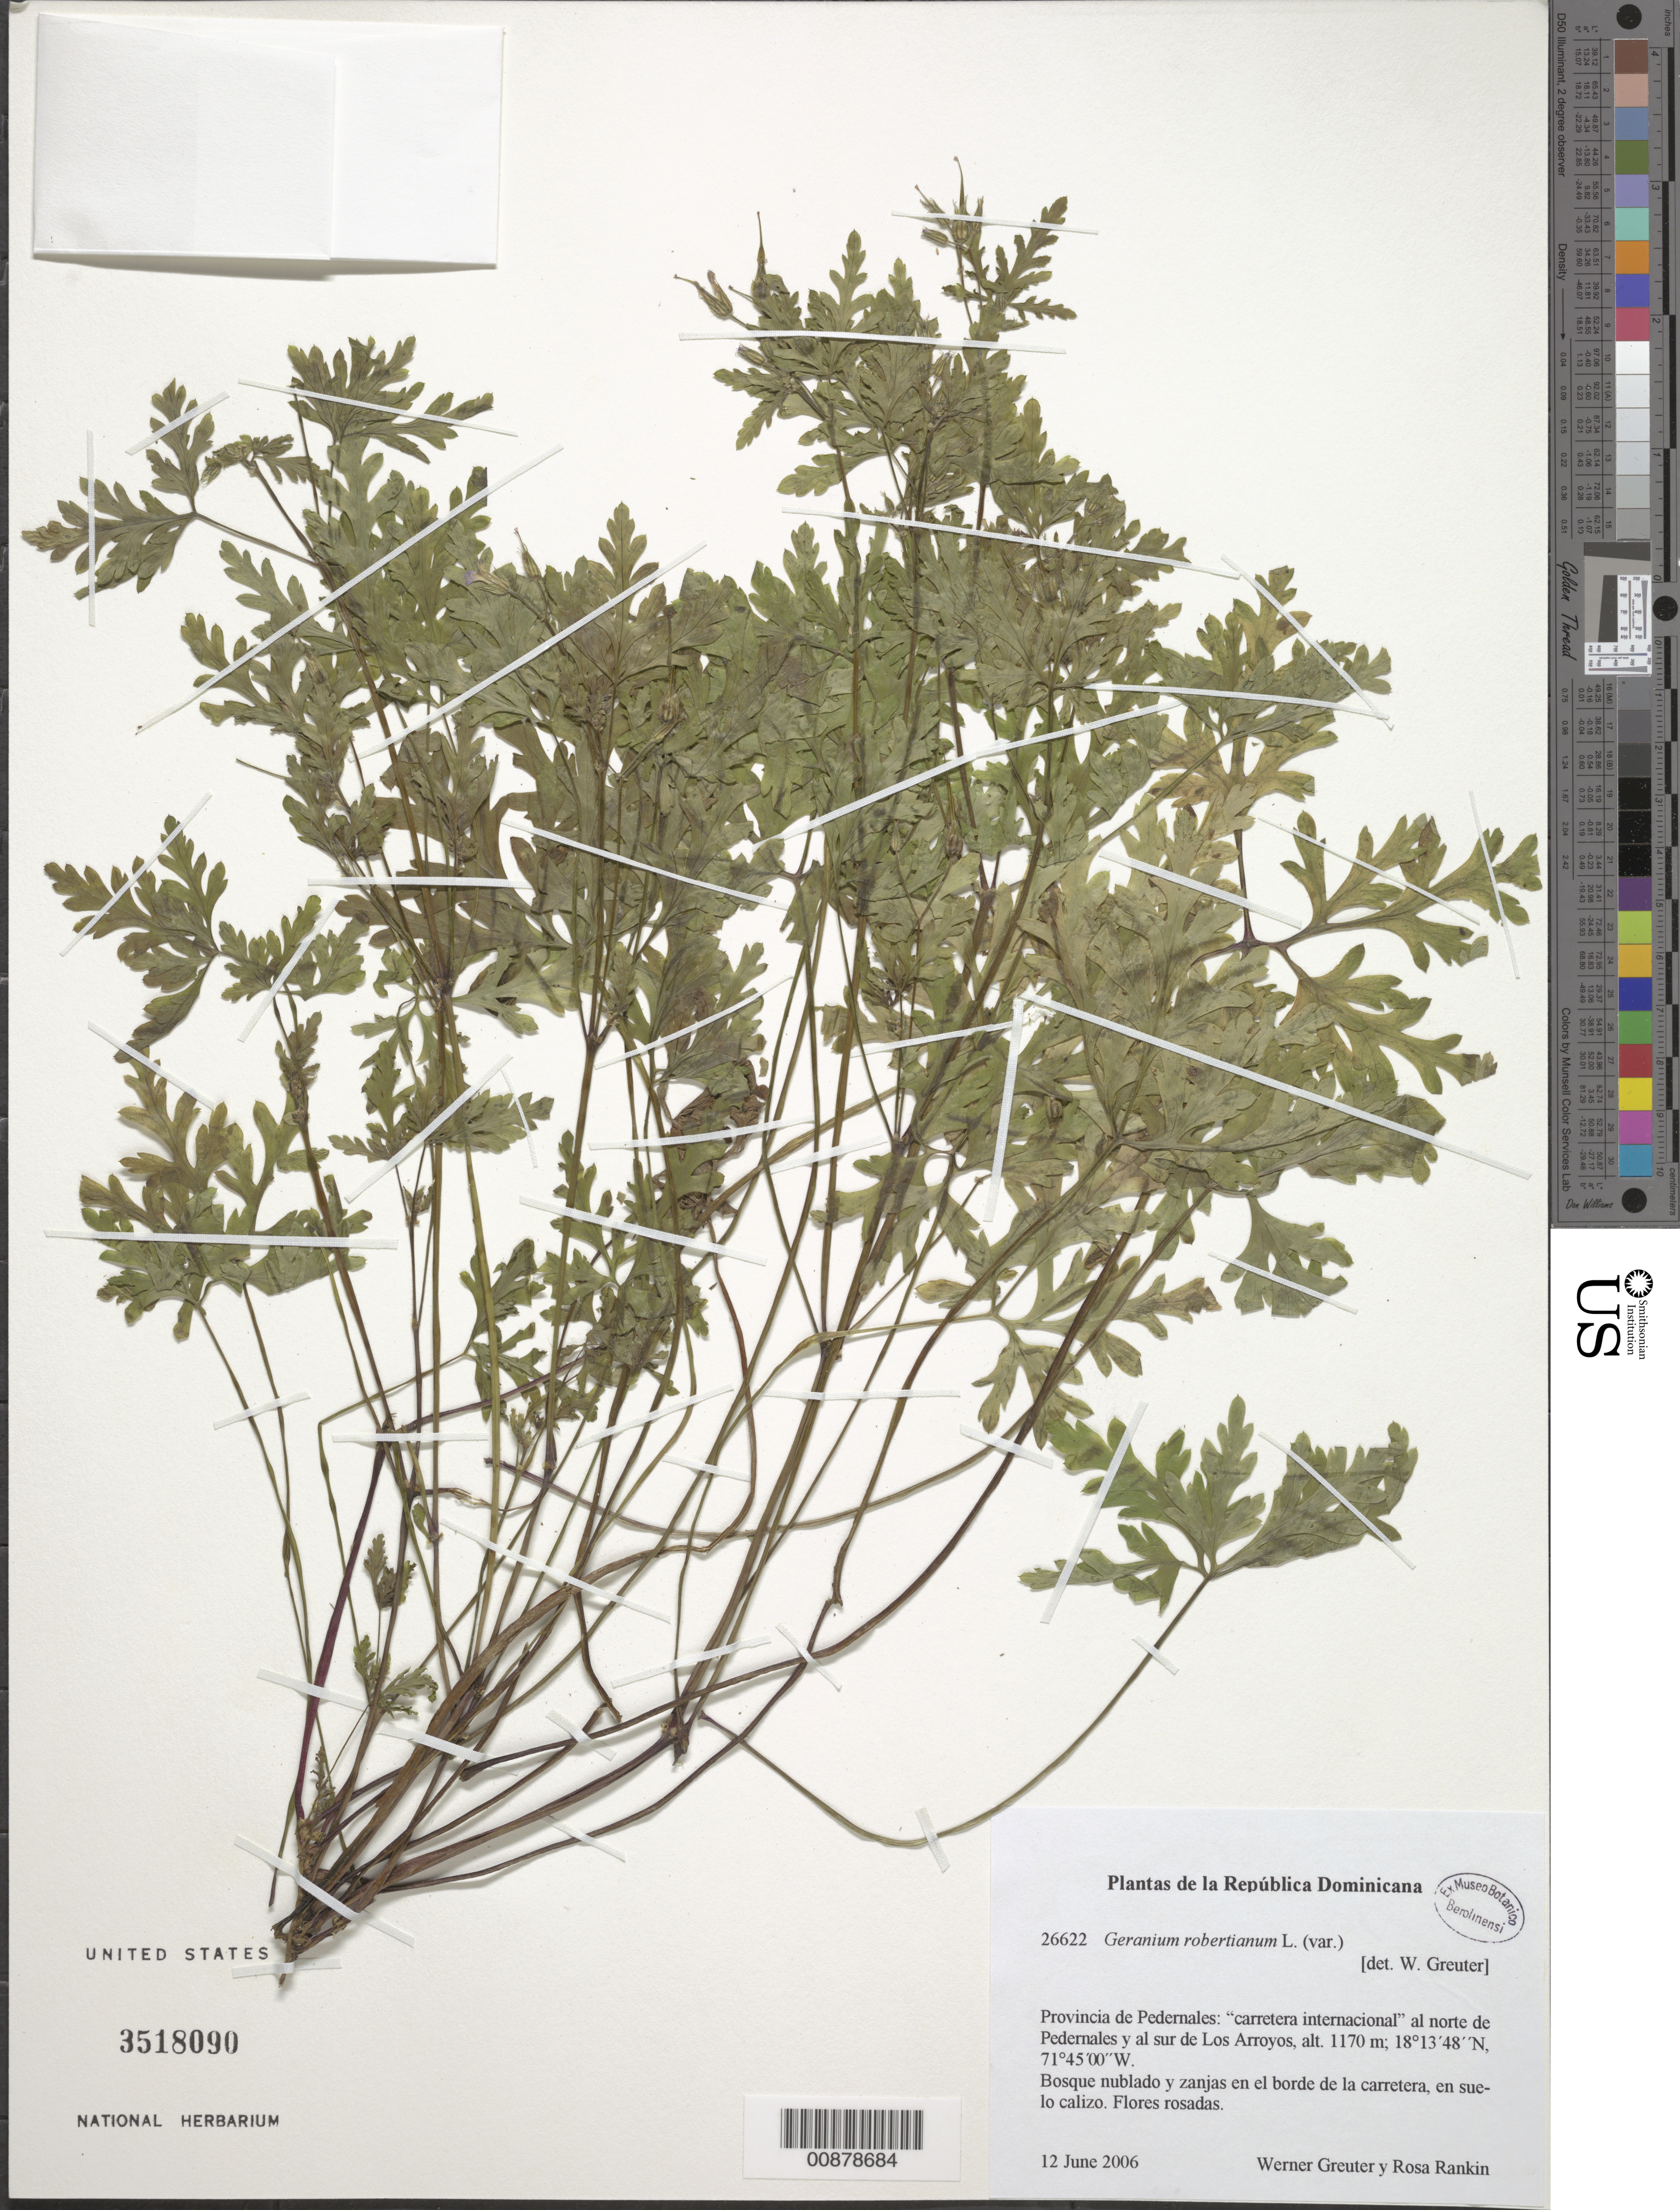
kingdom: Plantae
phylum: Tracheophyta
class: Magnoliopsida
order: Geraniales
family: Geraniaceae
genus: Geranium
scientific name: Geranium robertianum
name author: L.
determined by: Greuter, W.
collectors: W. Greuter & R. Rankin Rodriguez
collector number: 26622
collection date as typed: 12 Jun 2006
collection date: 2006-06-12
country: Dominican Republic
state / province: Pedernales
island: Hispaniola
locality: "Carretera internacional" al norte de Pedernales y al sur de Los Arroyos.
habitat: Bosque nublado y zanjas en el borde de la carretera, en suelo calizo.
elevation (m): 1170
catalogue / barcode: US 3518090